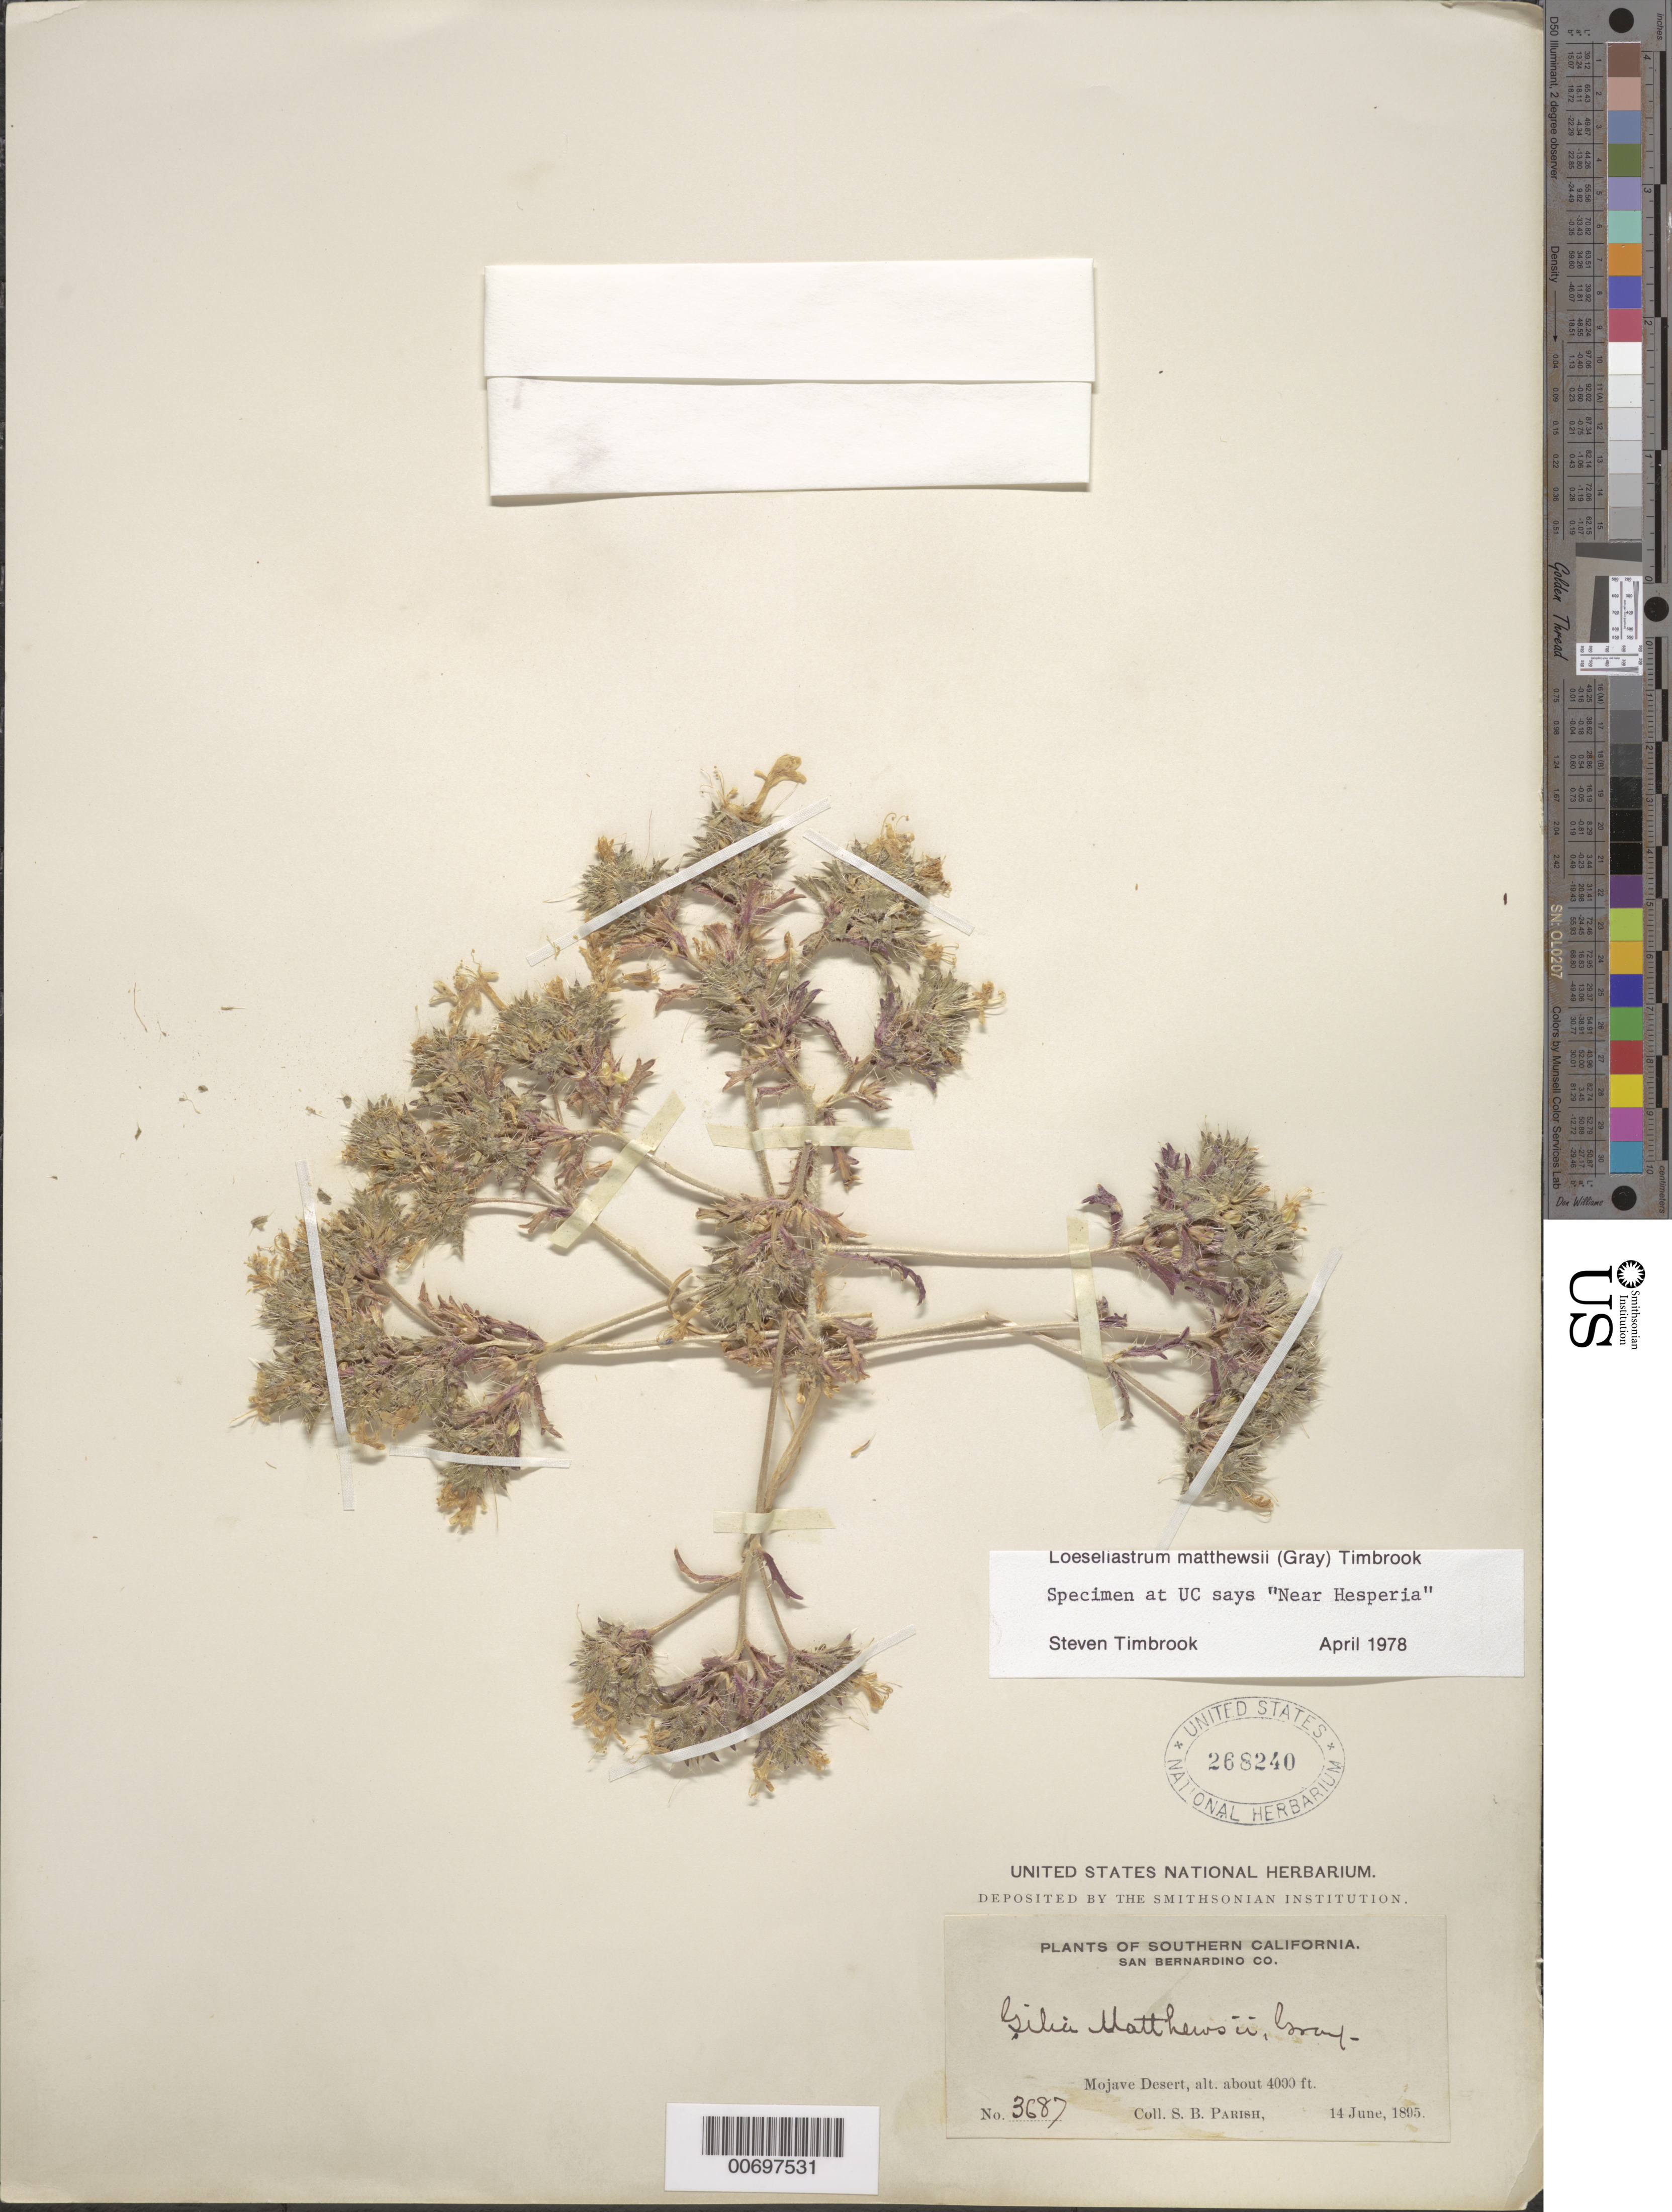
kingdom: Plantae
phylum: Tracheophyta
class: Magnoliopsida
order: Ericales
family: Polemoniaceae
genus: Loeseliastrum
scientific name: Loeseliastrum matthewsii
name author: (A. Gray) Timbrook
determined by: Timbrook, S.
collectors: S. B. Parish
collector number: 3687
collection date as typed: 14 Jun 1895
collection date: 1895-06-14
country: United States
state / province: California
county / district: San Bernardino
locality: Mojave Desert.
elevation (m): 1219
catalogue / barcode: US 268240